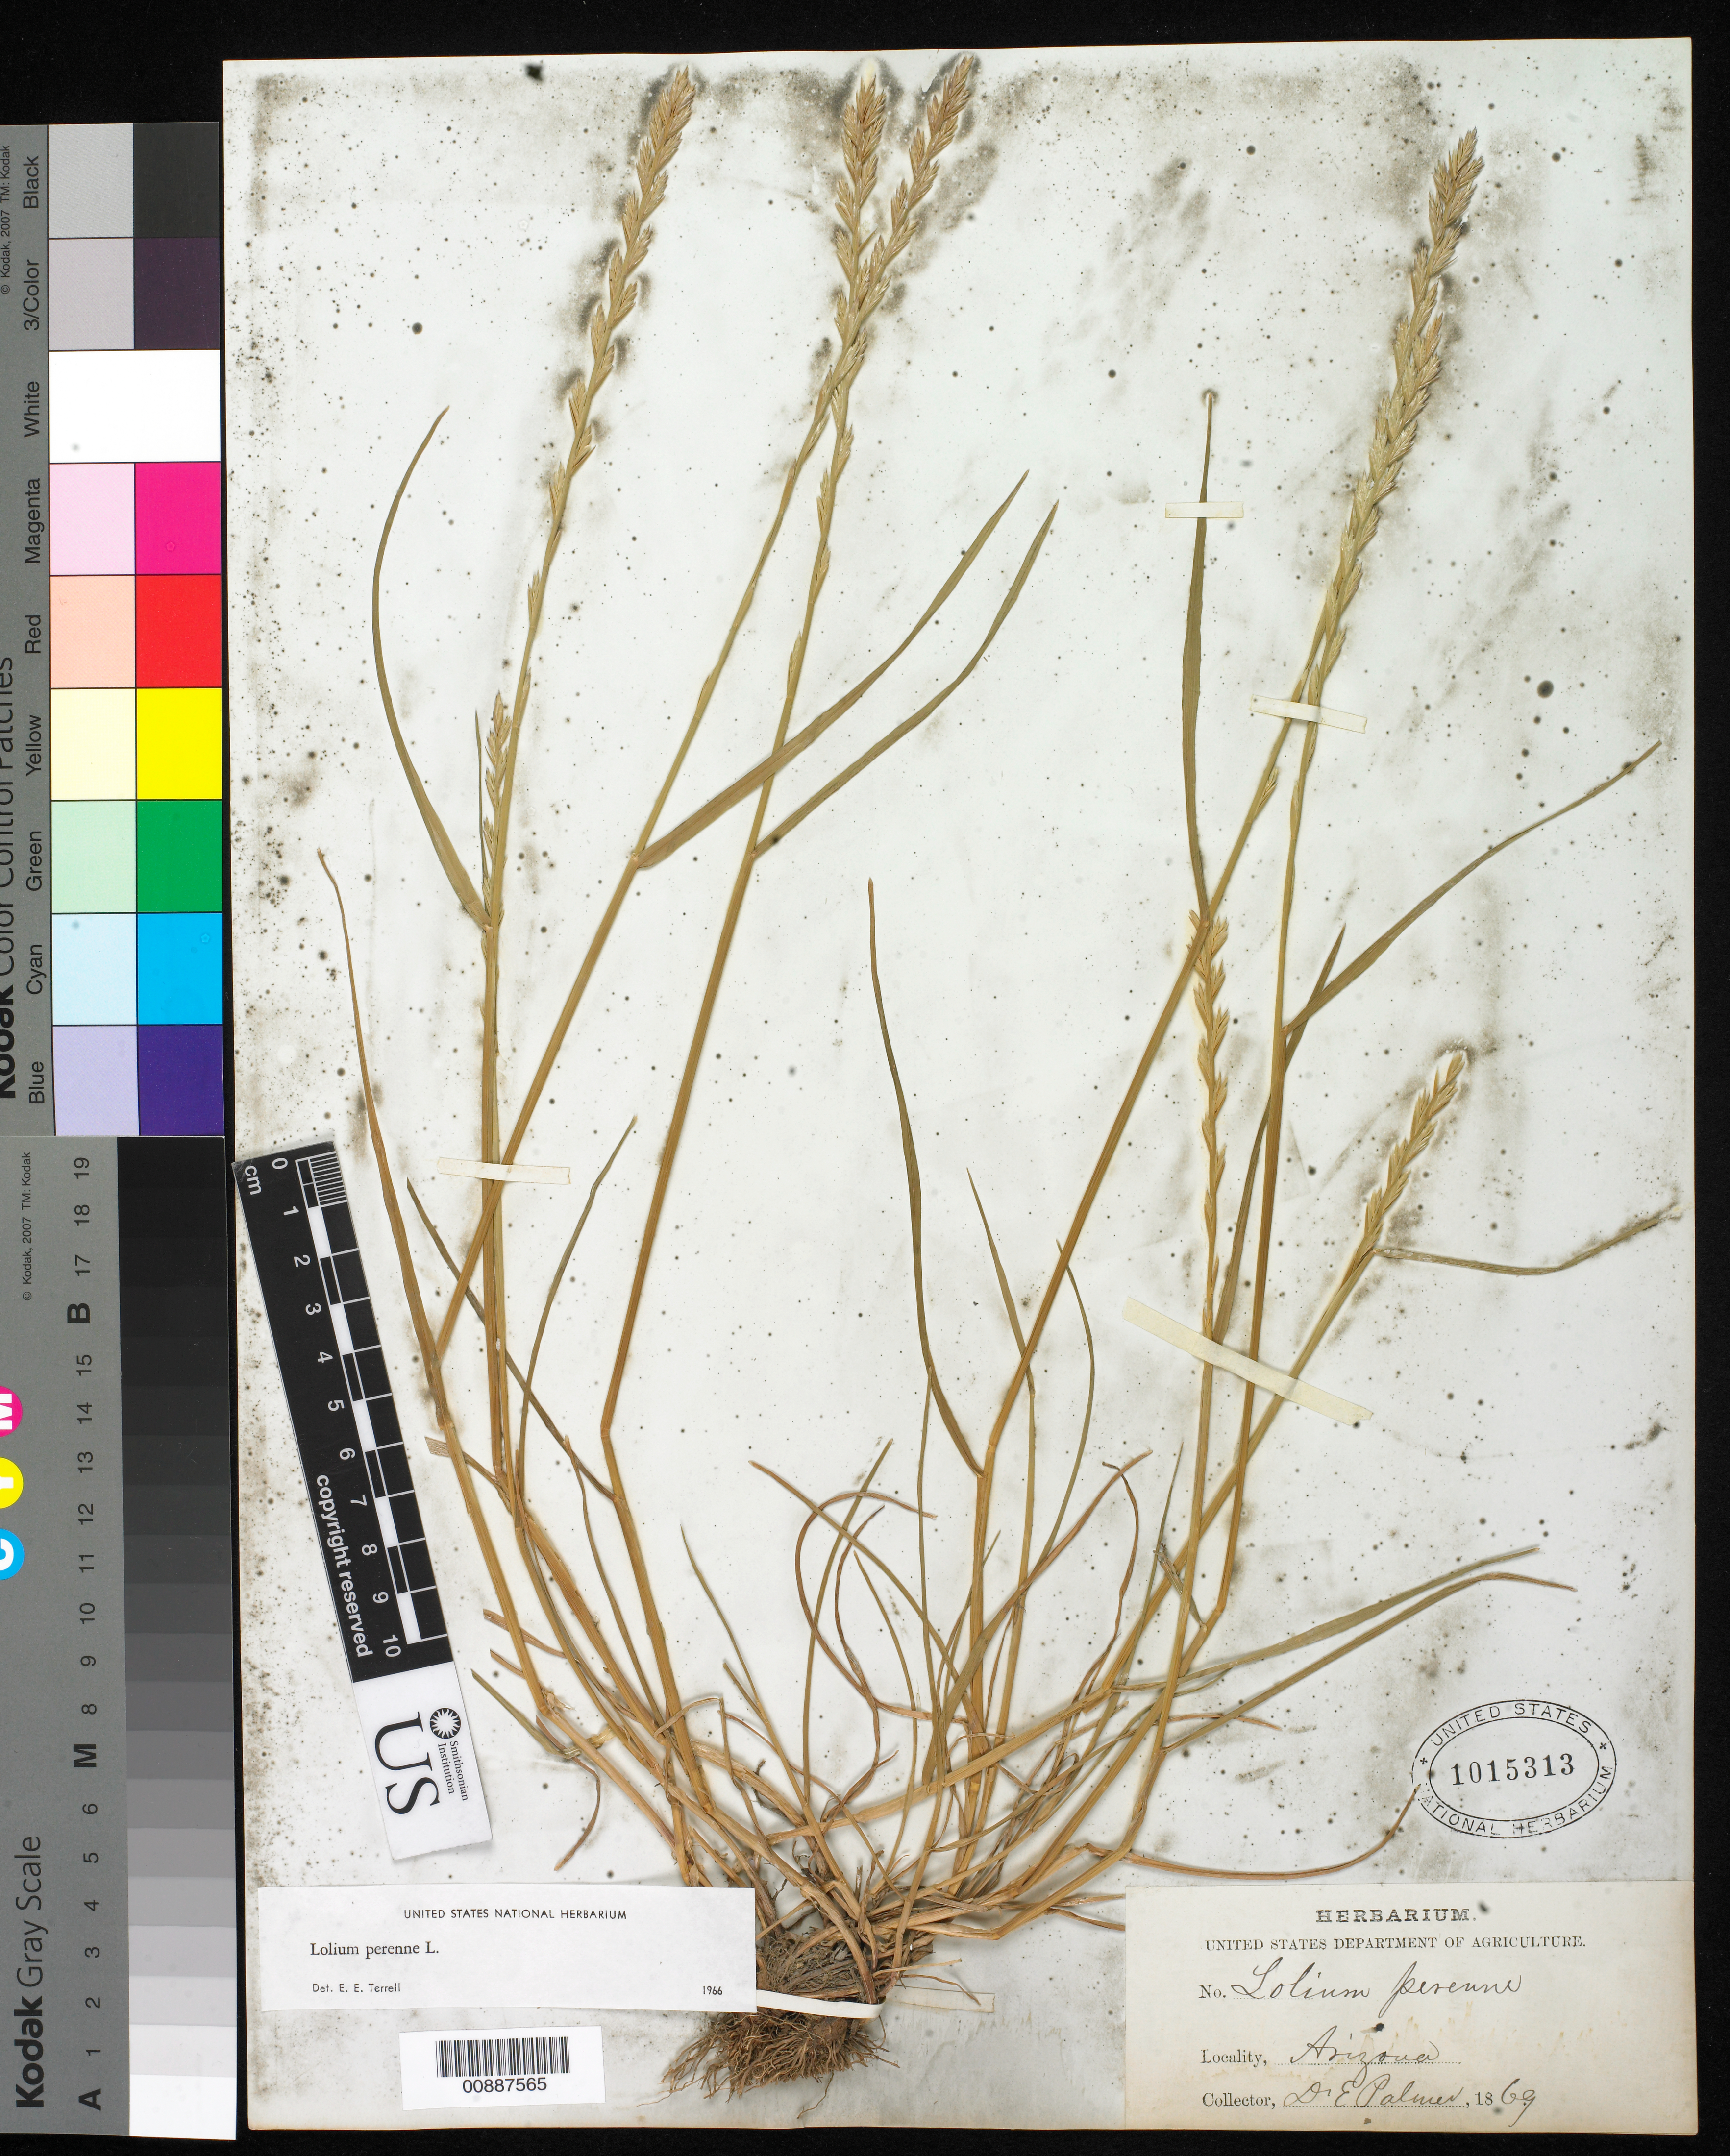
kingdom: Plantae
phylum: Tracheophyta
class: Liliopsida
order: Poales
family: Poaceae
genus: Lolium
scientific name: Lolium perenne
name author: L.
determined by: Terrell, E. E.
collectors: E. Palmer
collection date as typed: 1869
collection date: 1869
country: United States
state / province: Arizona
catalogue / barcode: US 1015313